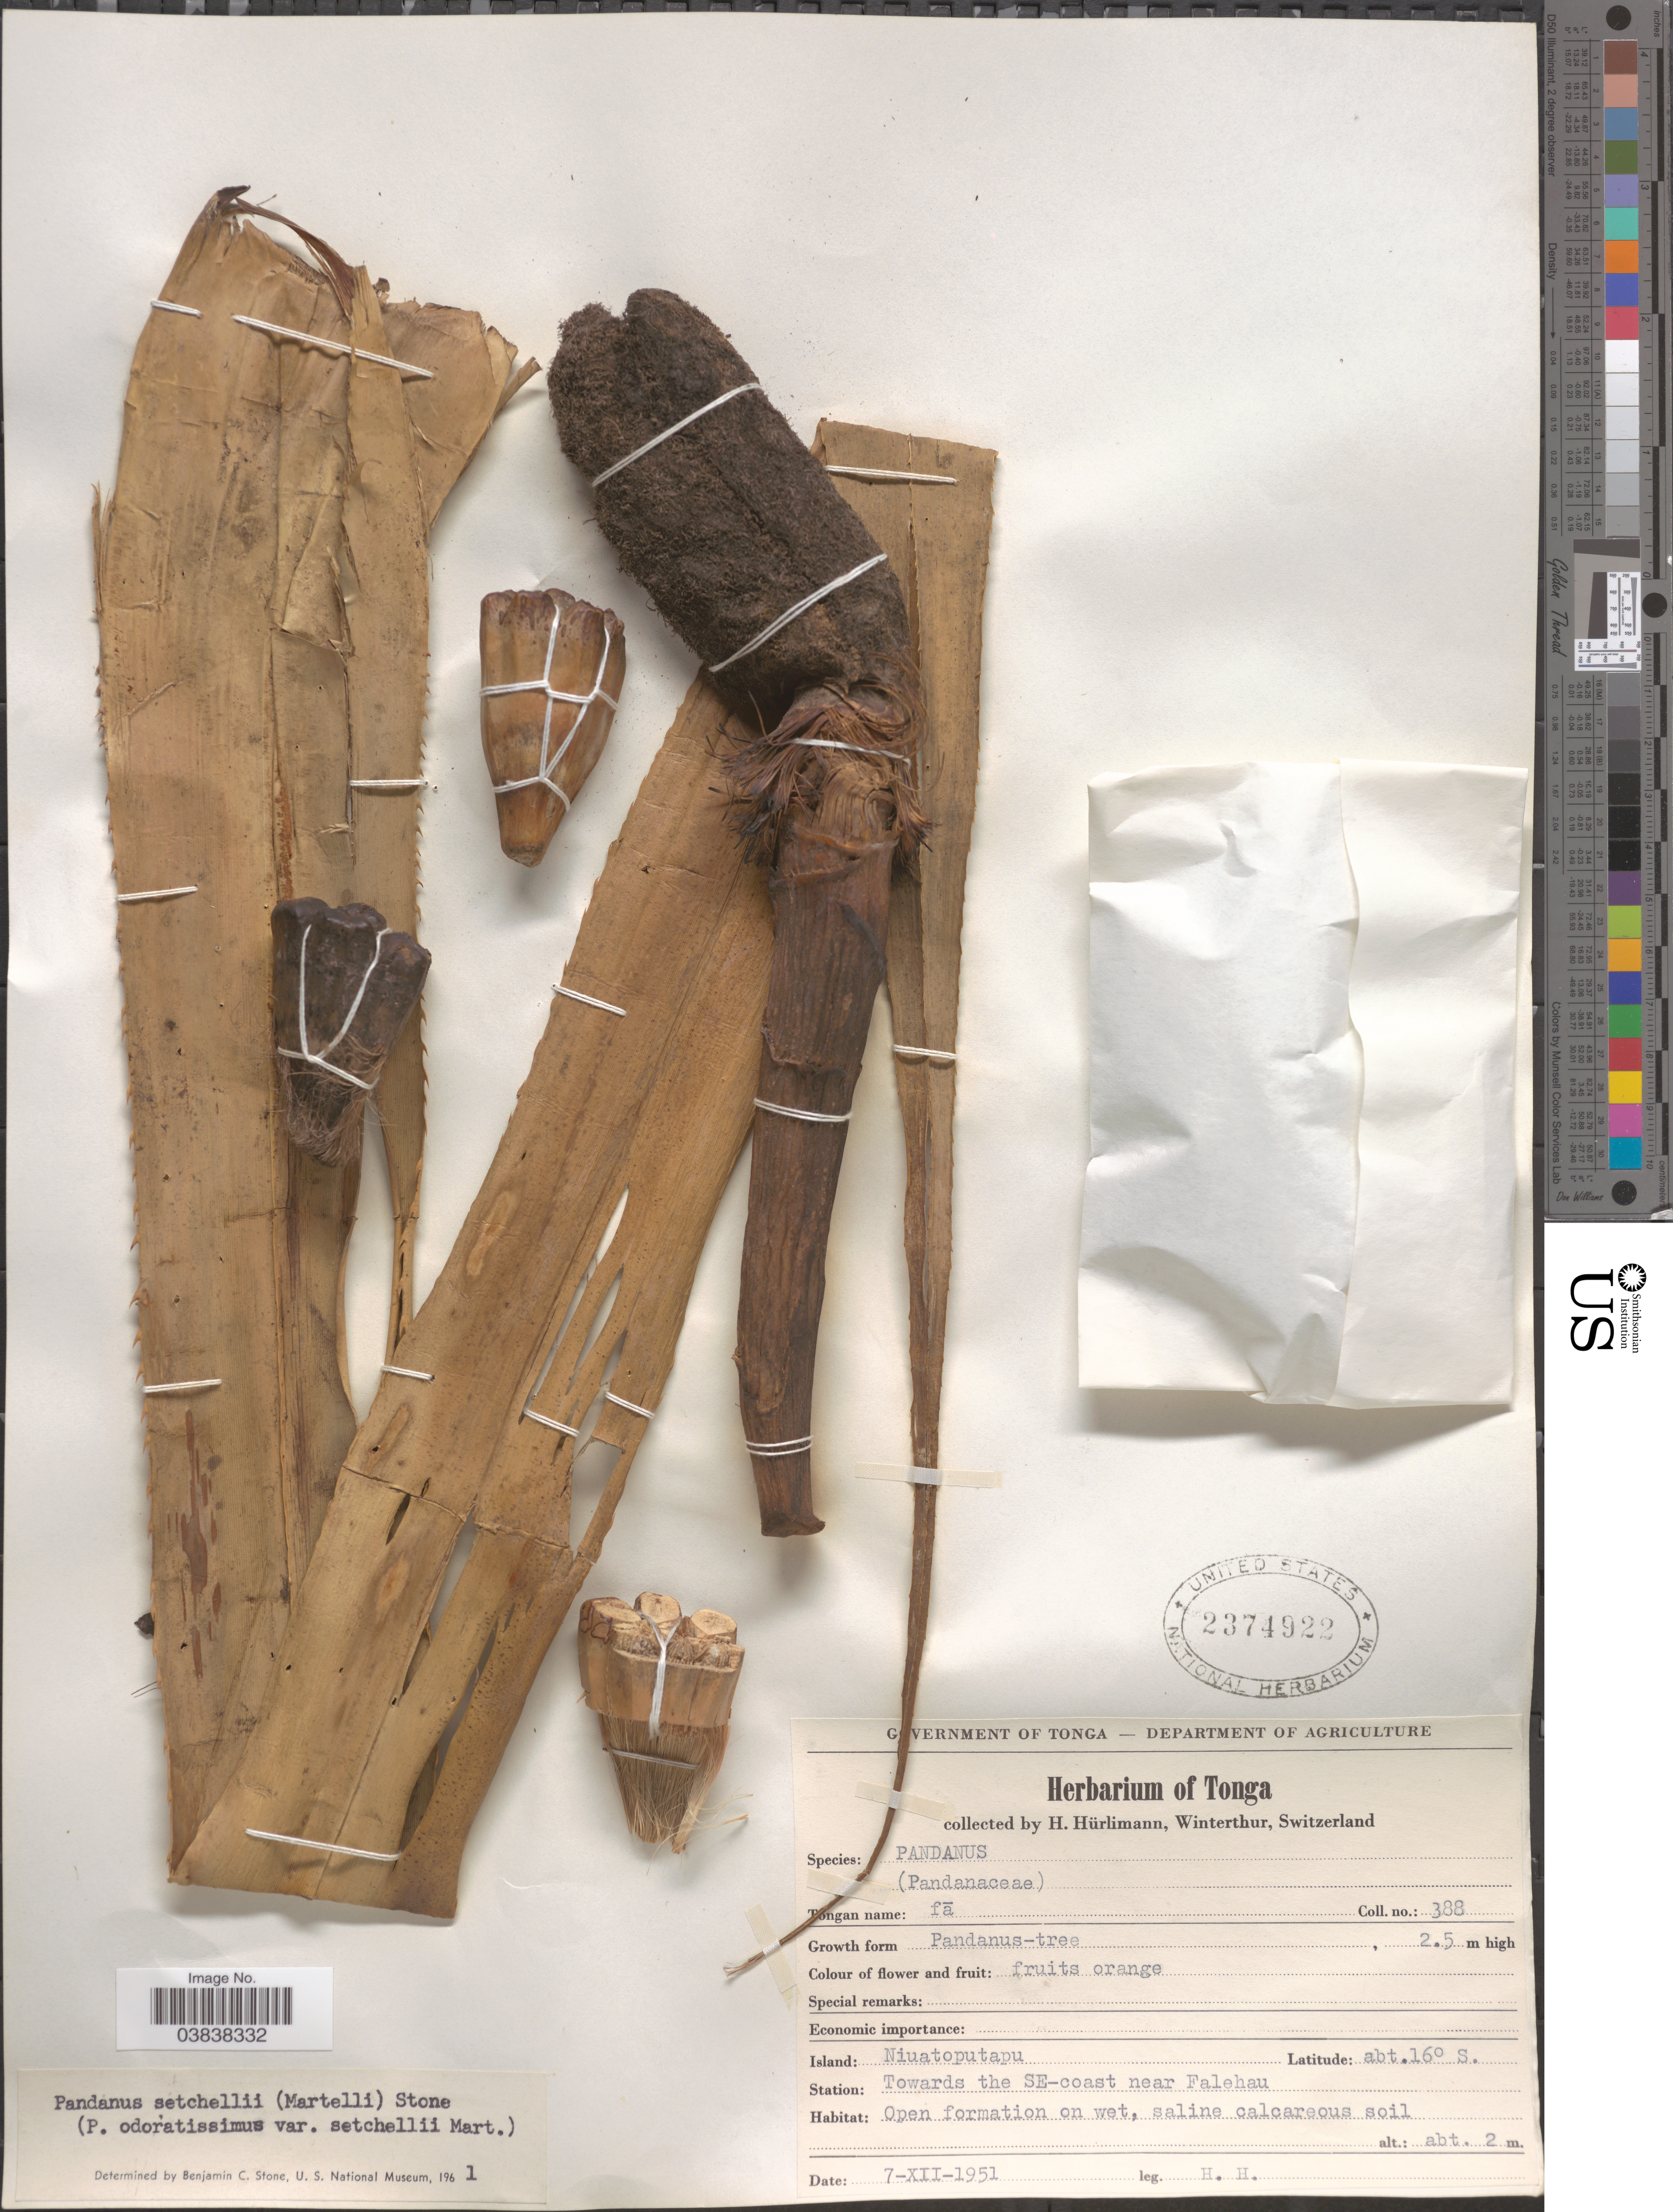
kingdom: Plantae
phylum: Tracheophyta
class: Liliopsida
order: Pandanales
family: Pandanaceae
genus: Pandanus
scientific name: Pandanus setchellii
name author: (Martelli) B.C. Stone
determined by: Stone, Benjamin C.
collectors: H. Hürlimann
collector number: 388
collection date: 1951-12-07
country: Tonga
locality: Island: Niuatoputapu. Station: Towards the SE-coast near Falehau.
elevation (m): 2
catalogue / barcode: US 2374922